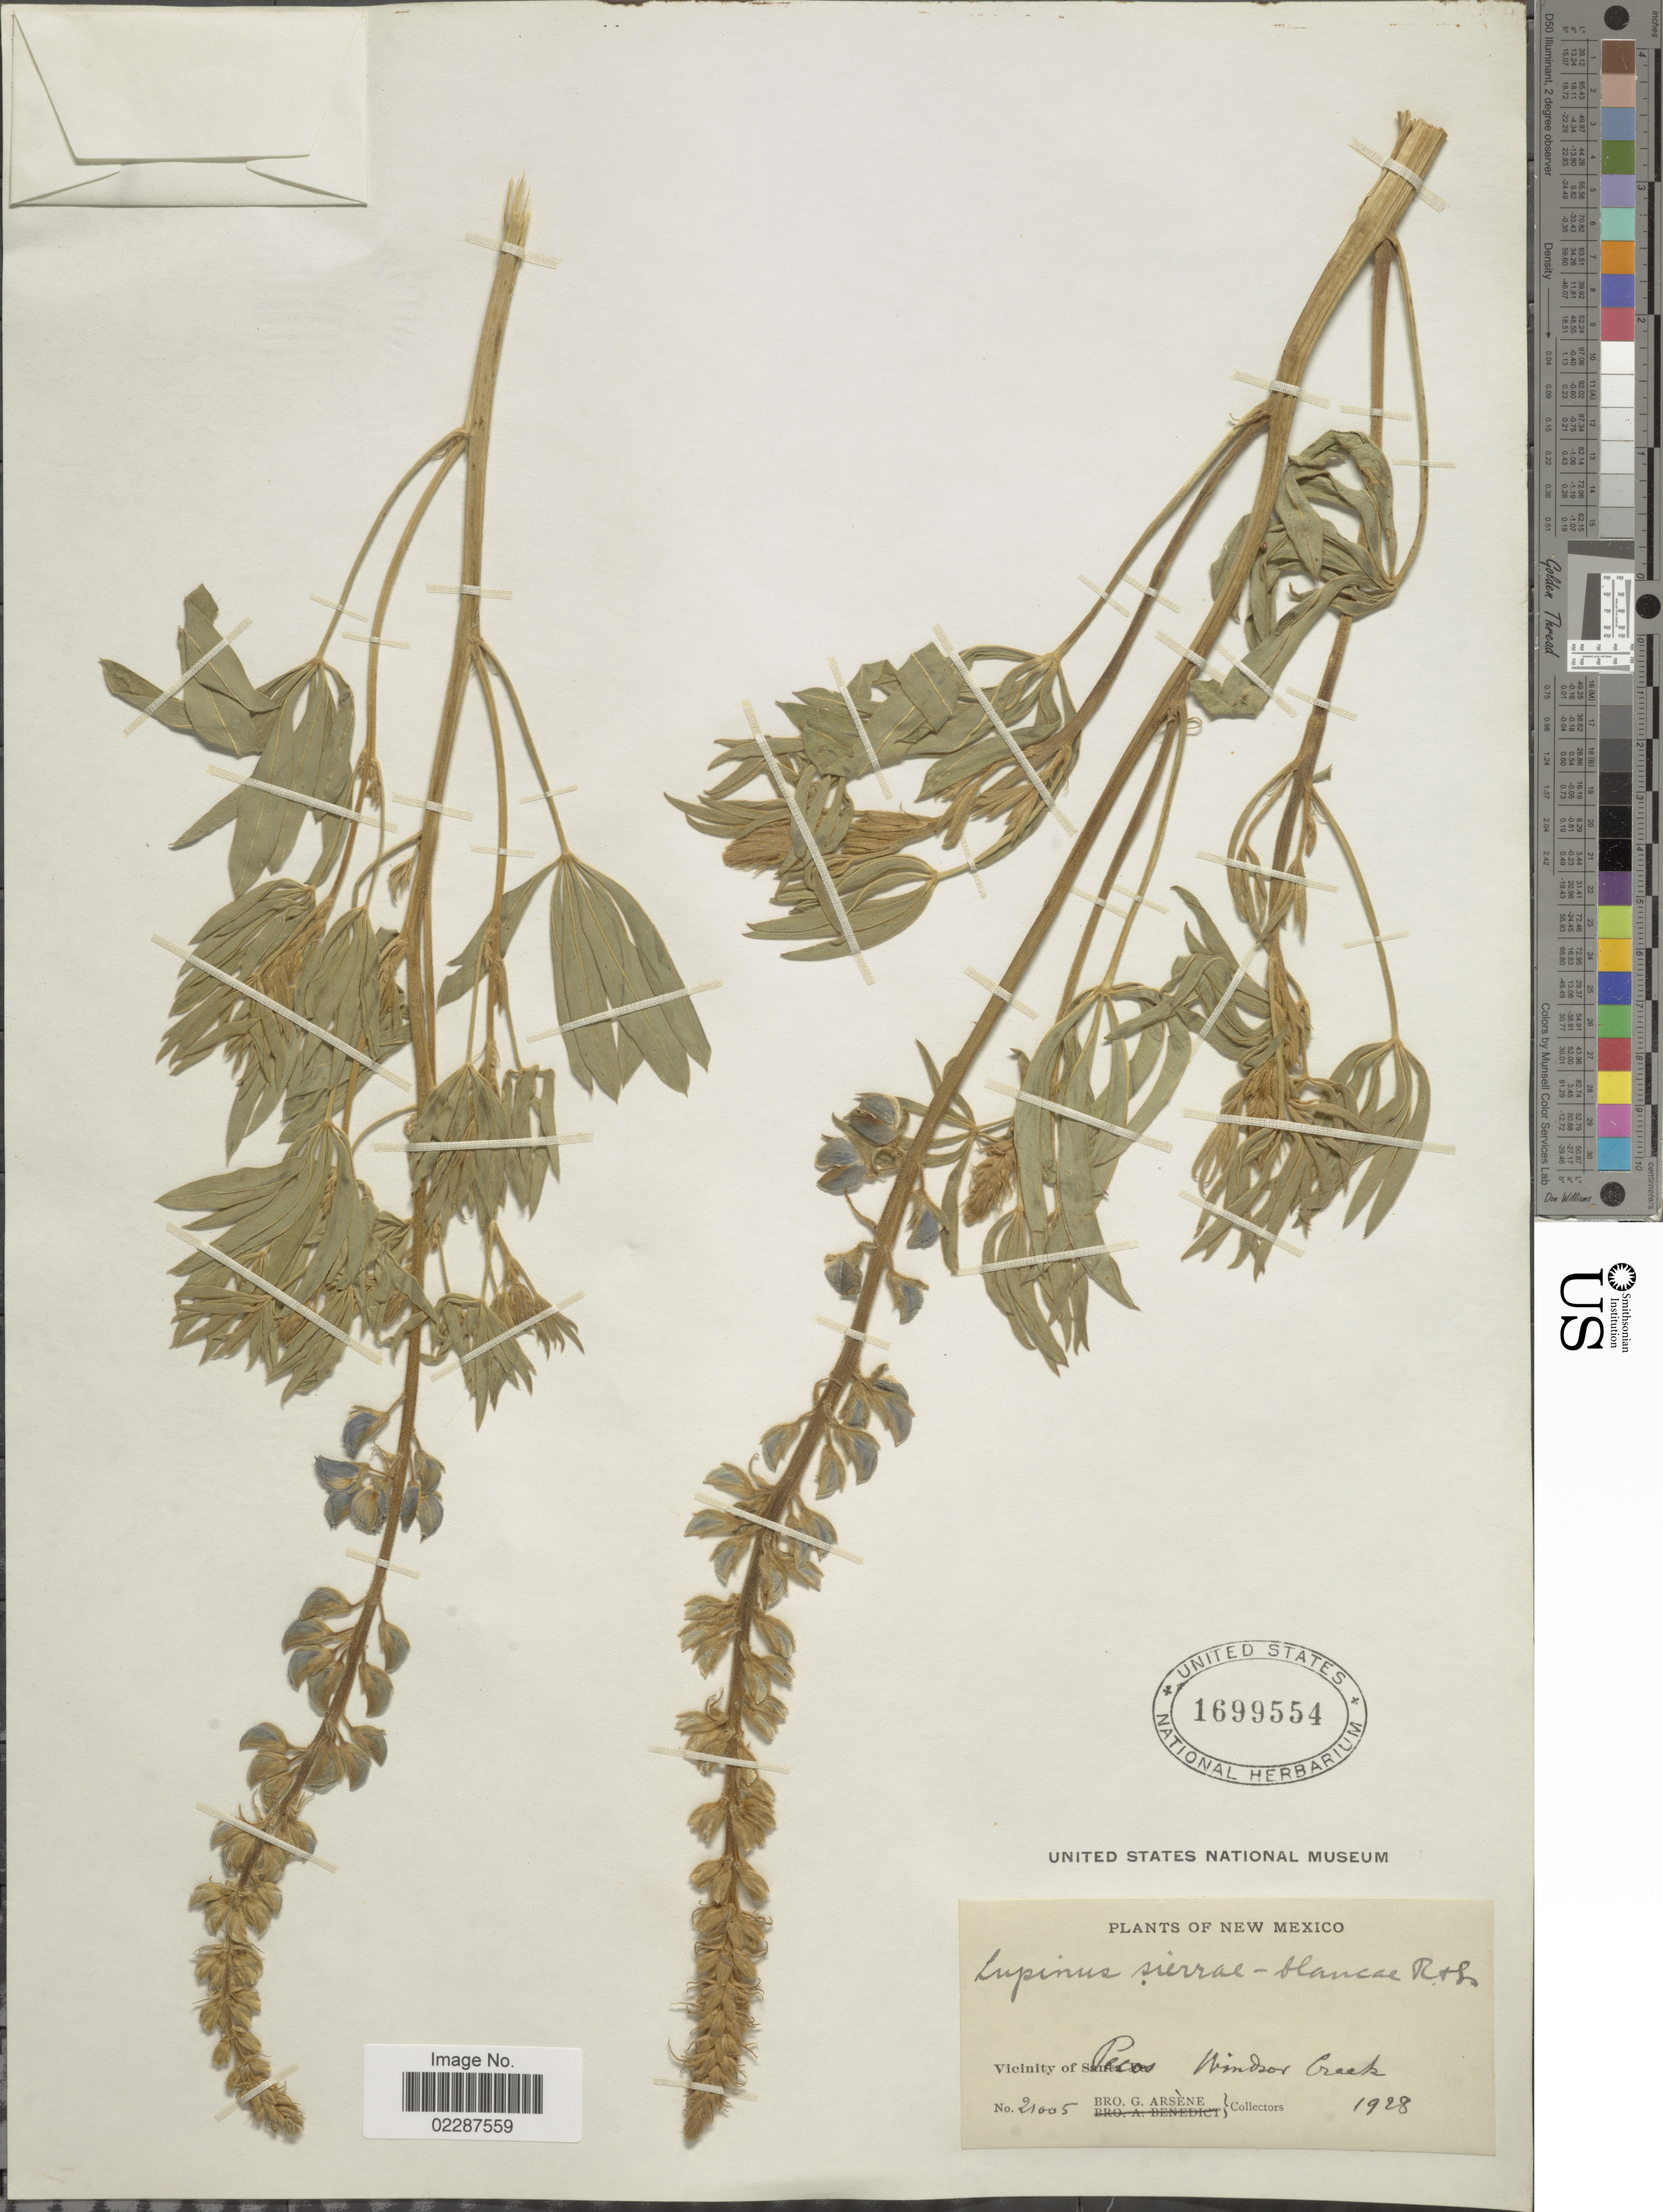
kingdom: Plantae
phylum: Tracheophyta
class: Magnoliopsida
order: Fabales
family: Fabaceae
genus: Lupinus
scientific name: Lupinus sierrae-blancae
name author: Wooton & Standl.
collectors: Bro. G. Arsène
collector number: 21005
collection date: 1928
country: United States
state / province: New Mexico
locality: Vicinity of Pecos Windsor Creek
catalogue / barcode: US 1699554